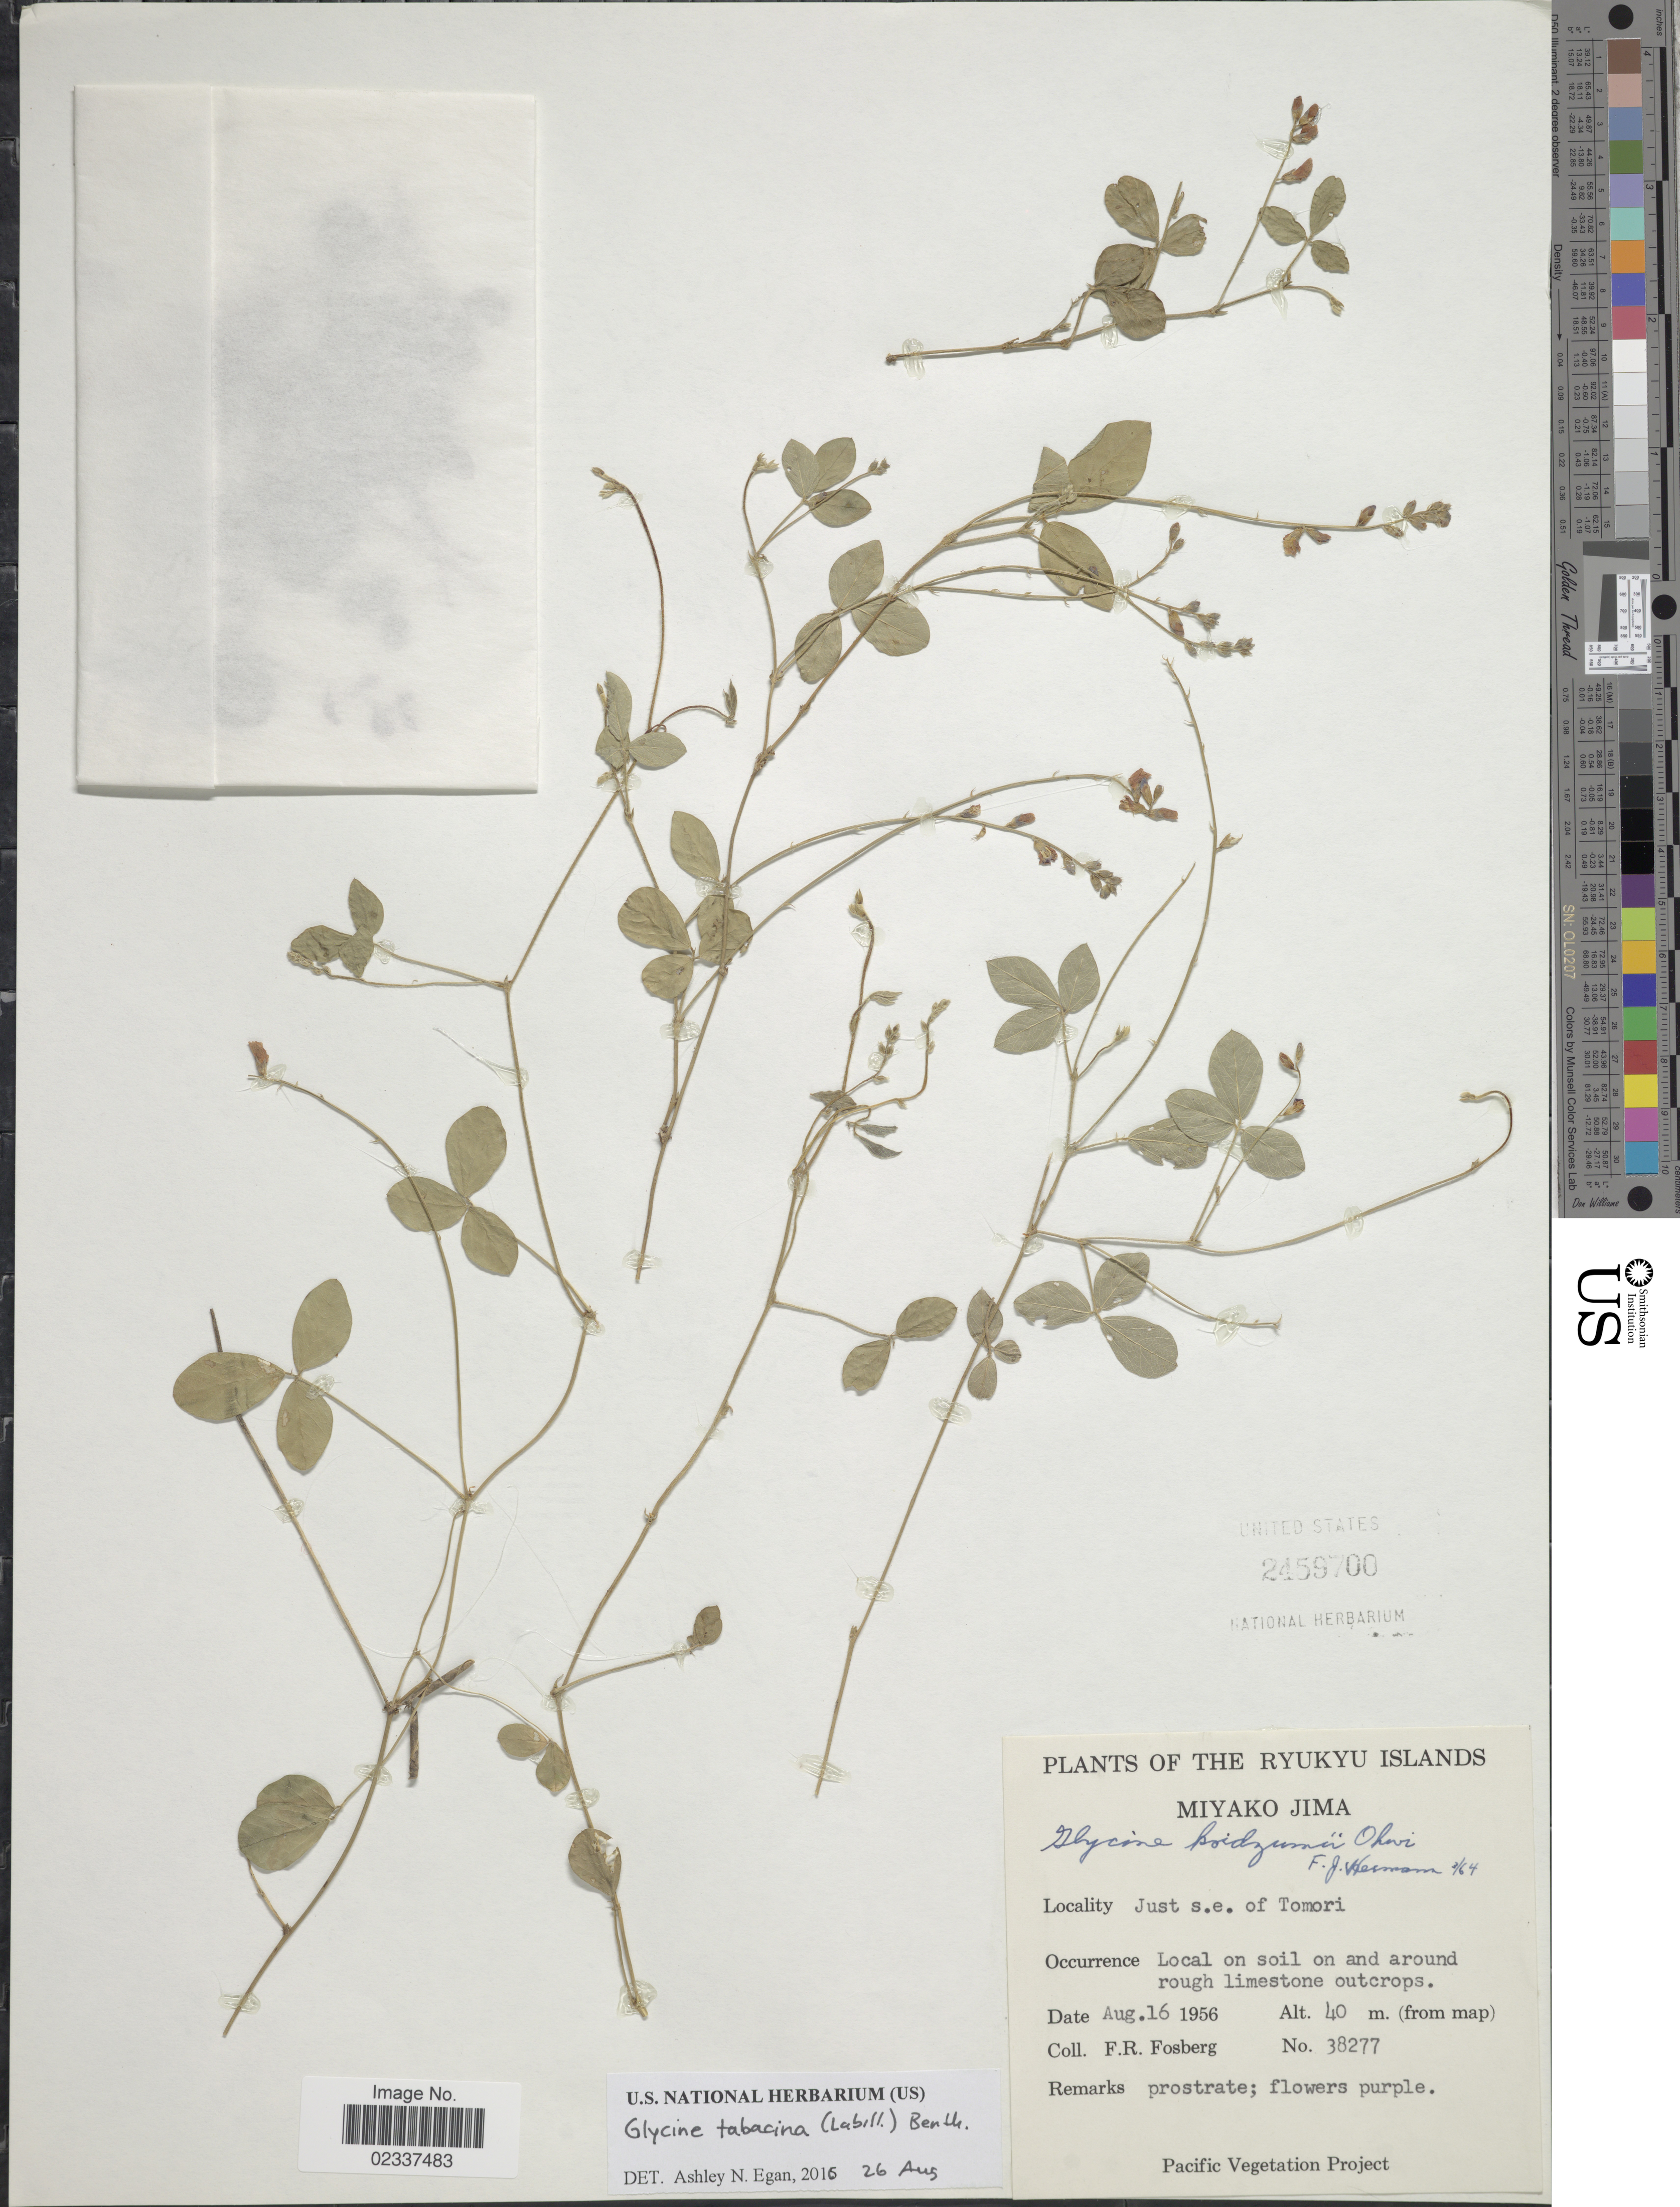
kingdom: Plantae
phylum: Tracheophyta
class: Magnoliopsida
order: Fabales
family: Fabaceae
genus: Glycine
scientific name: Glycine tabacina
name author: (Labill.) Benth.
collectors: F. R. Fosberg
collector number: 38277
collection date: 1956-08-16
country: Japan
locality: Ryukyu Islands, Miyako Jima, Just s.e. of Tomori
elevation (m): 40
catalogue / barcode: US 2459700